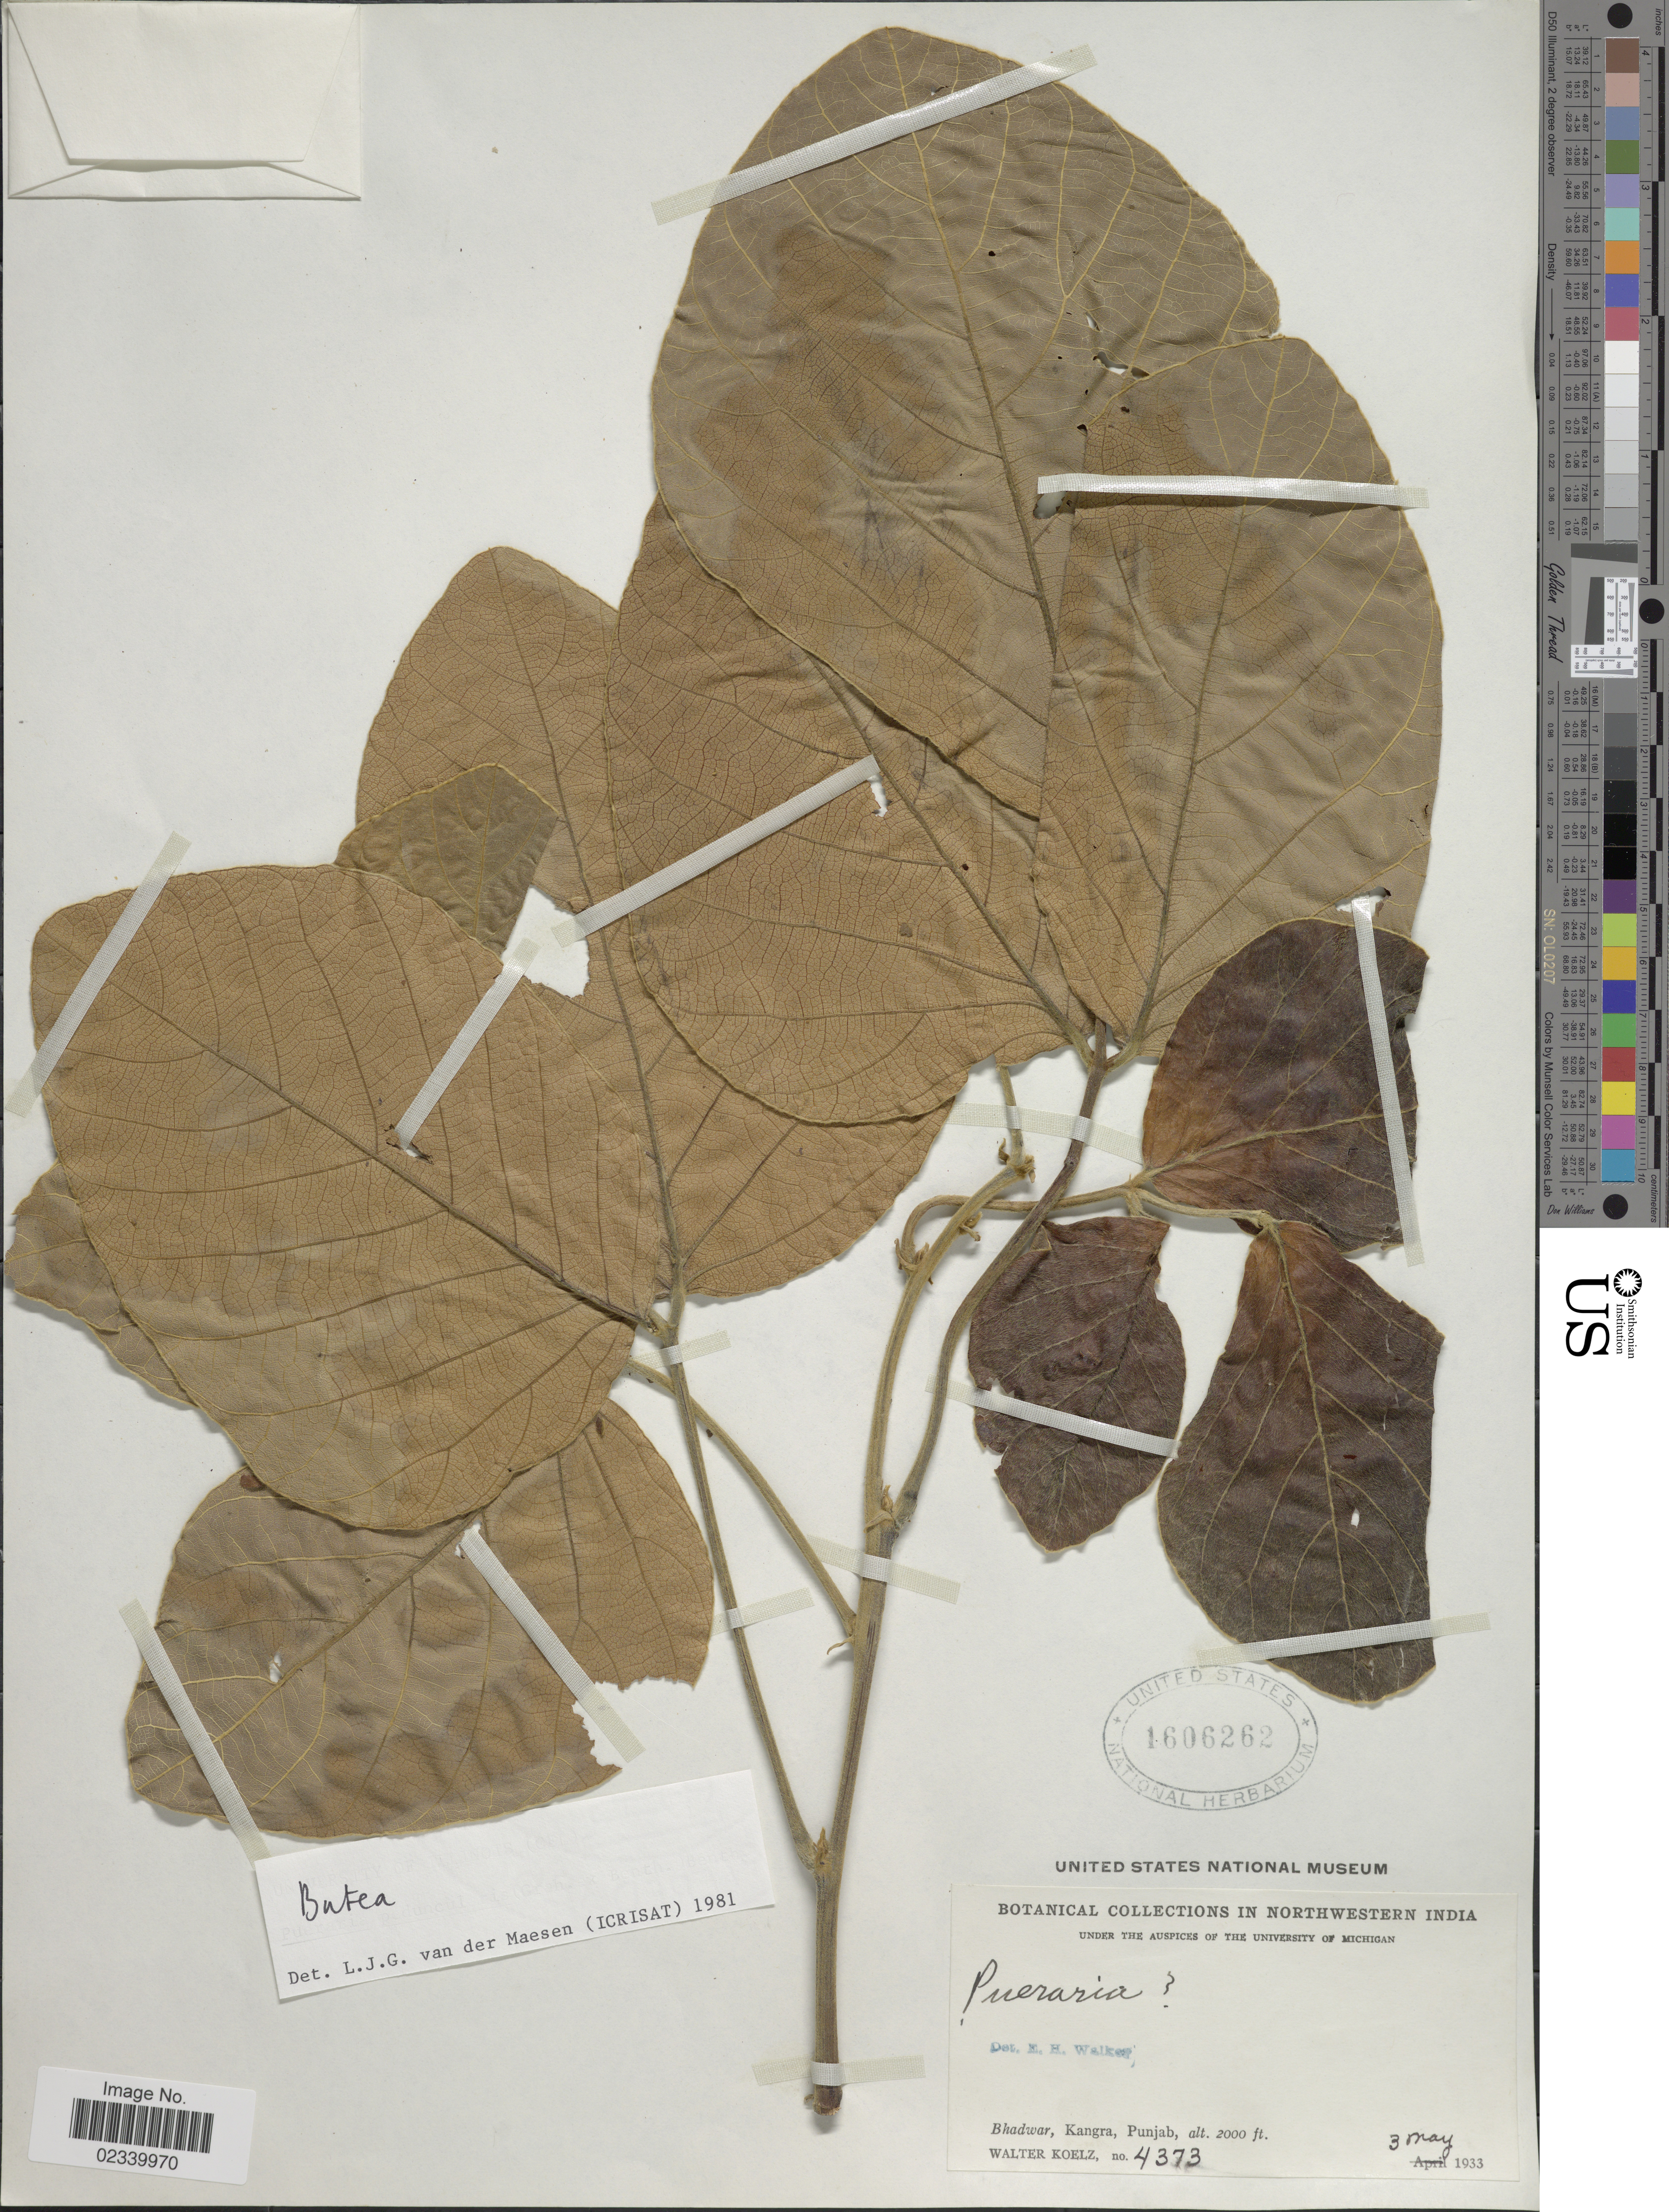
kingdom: Plantae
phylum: Tracheophyta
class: Magnoliopsida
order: Fabales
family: Fabaceae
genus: Butea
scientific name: Butea sp.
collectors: W. N. Koelz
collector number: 4373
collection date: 1933-05-03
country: India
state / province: Himachal Pradesh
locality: Northwestern India, Bhadwar, Kangra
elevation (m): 610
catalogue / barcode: US 1606262